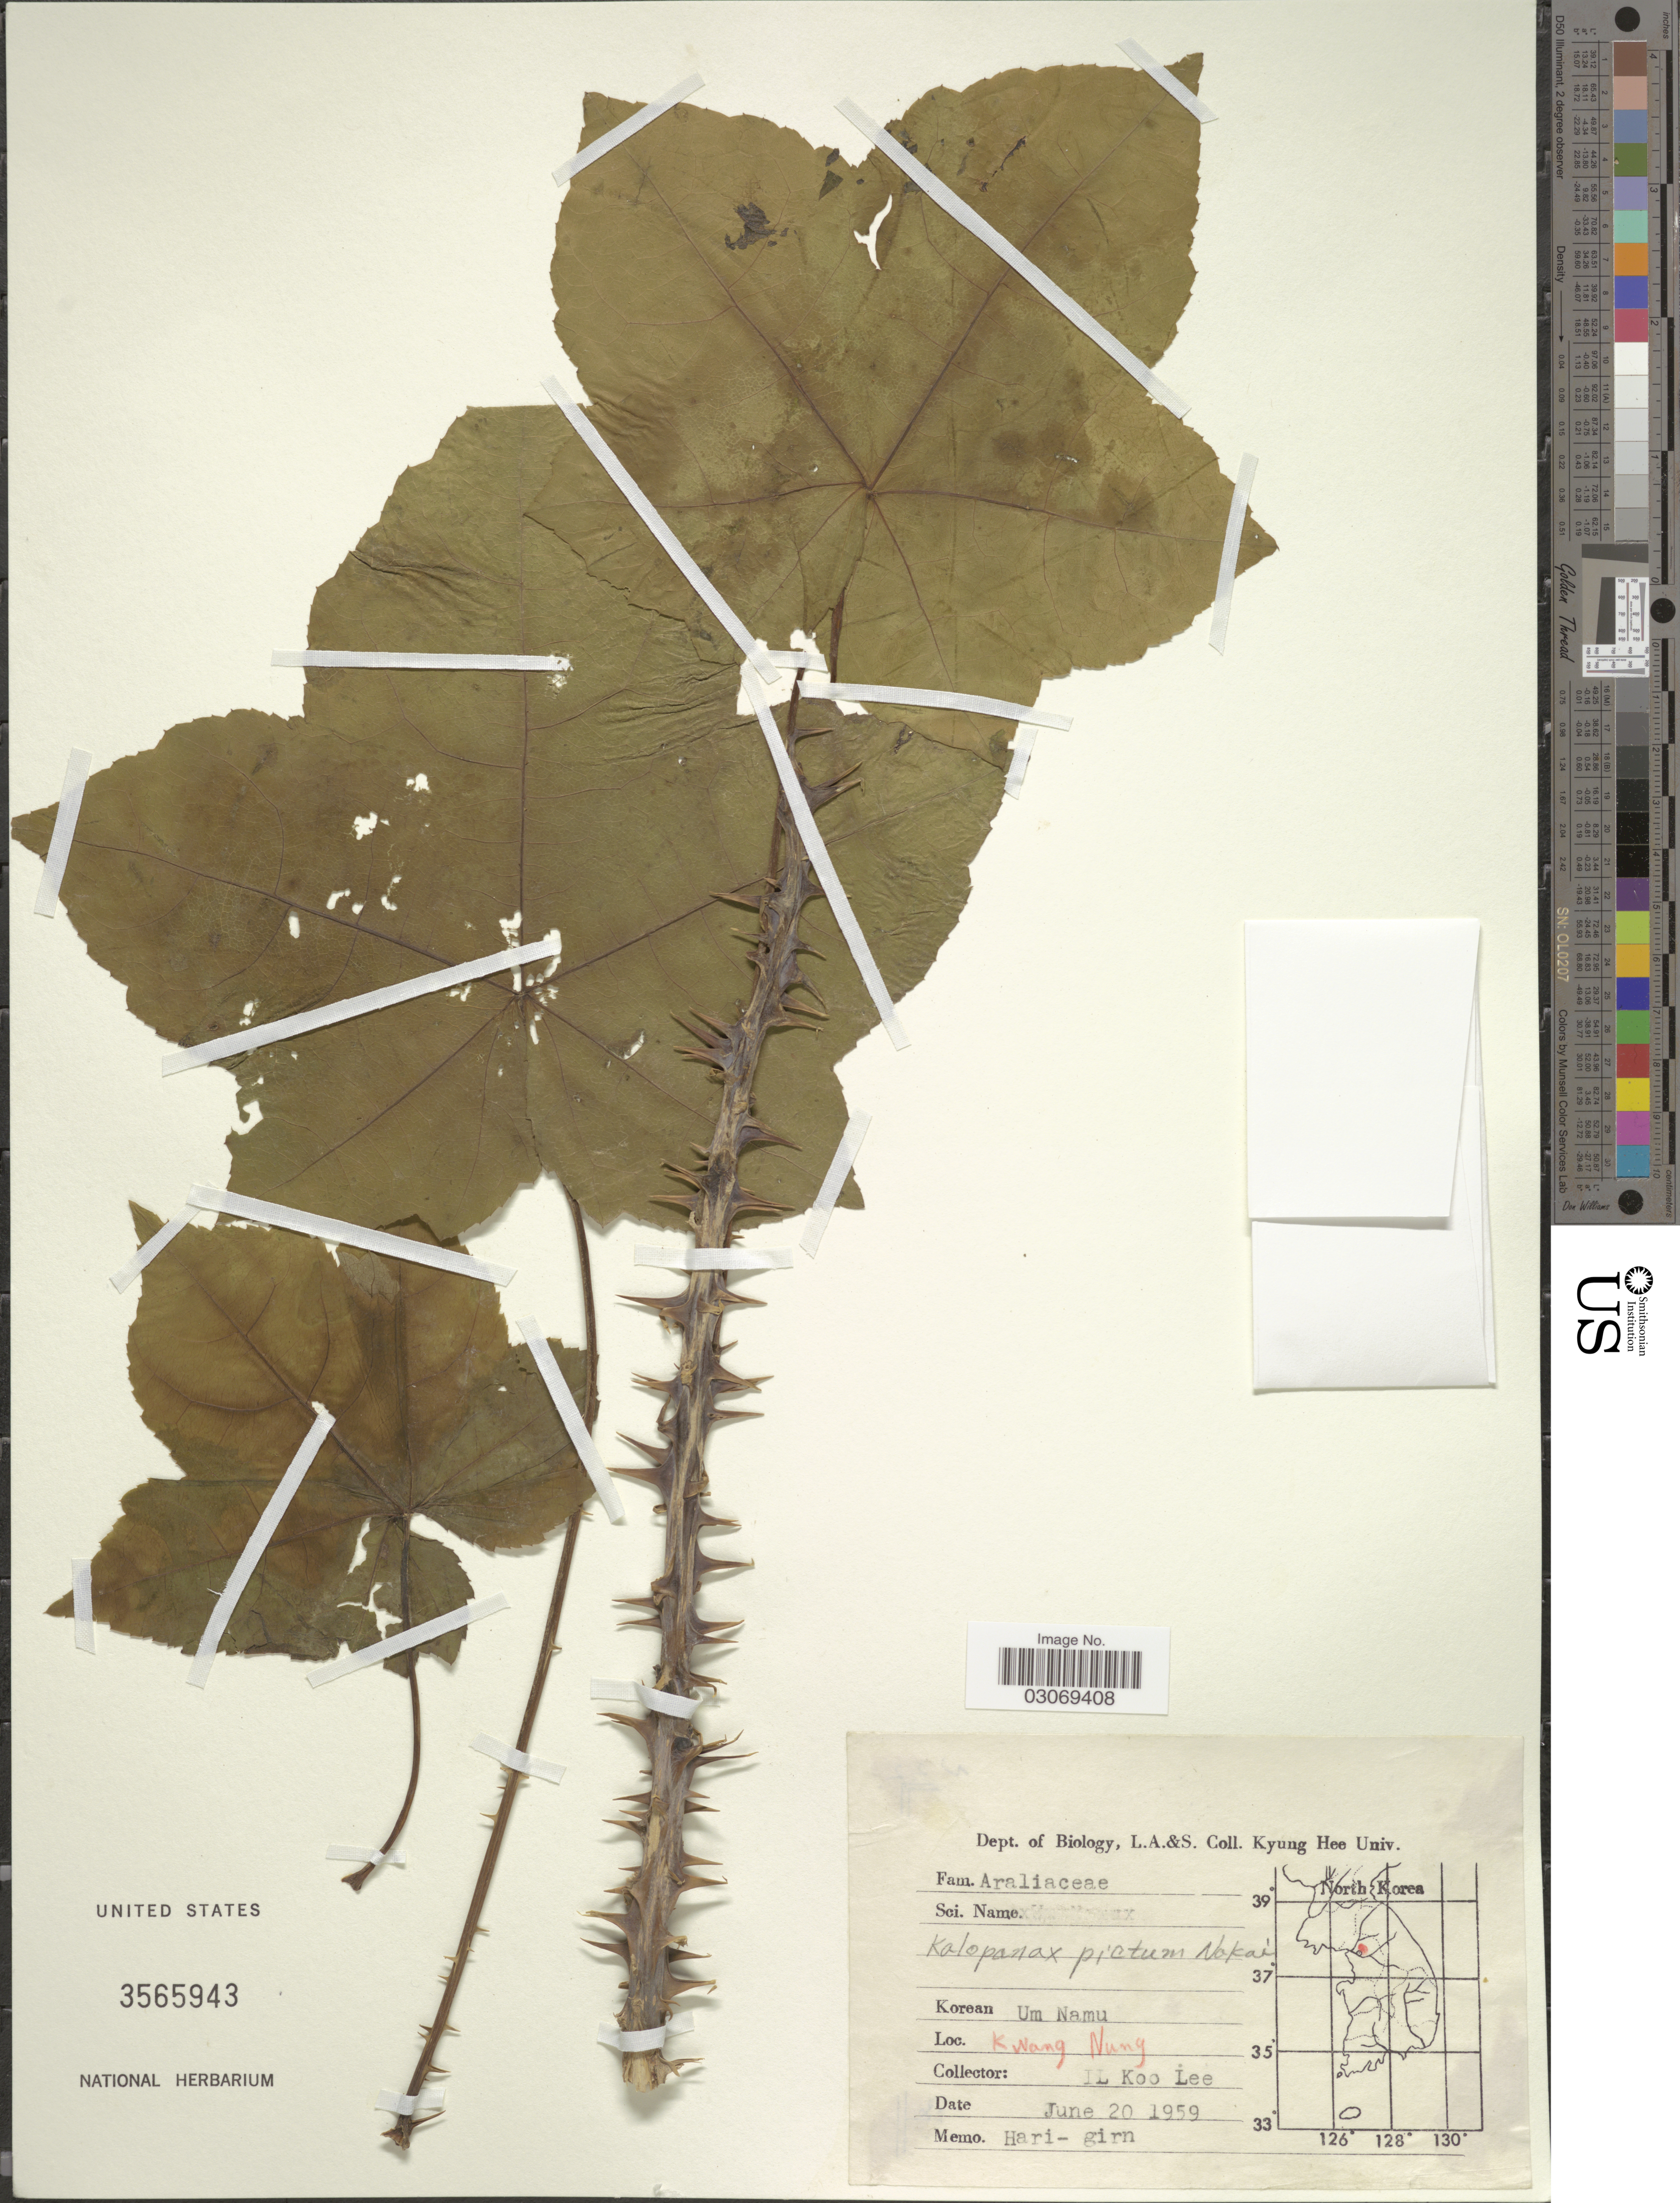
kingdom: Plantae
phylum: Tracheophyta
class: Magnoliopsida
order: Apiales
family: Araliaceae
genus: Kalopanax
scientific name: Kalopanax pictus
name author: (Thunb.) Nakai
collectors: I. K. Lee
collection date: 1959-06-20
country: South Korea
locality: Kwang Nung.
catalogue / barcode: US 3565943